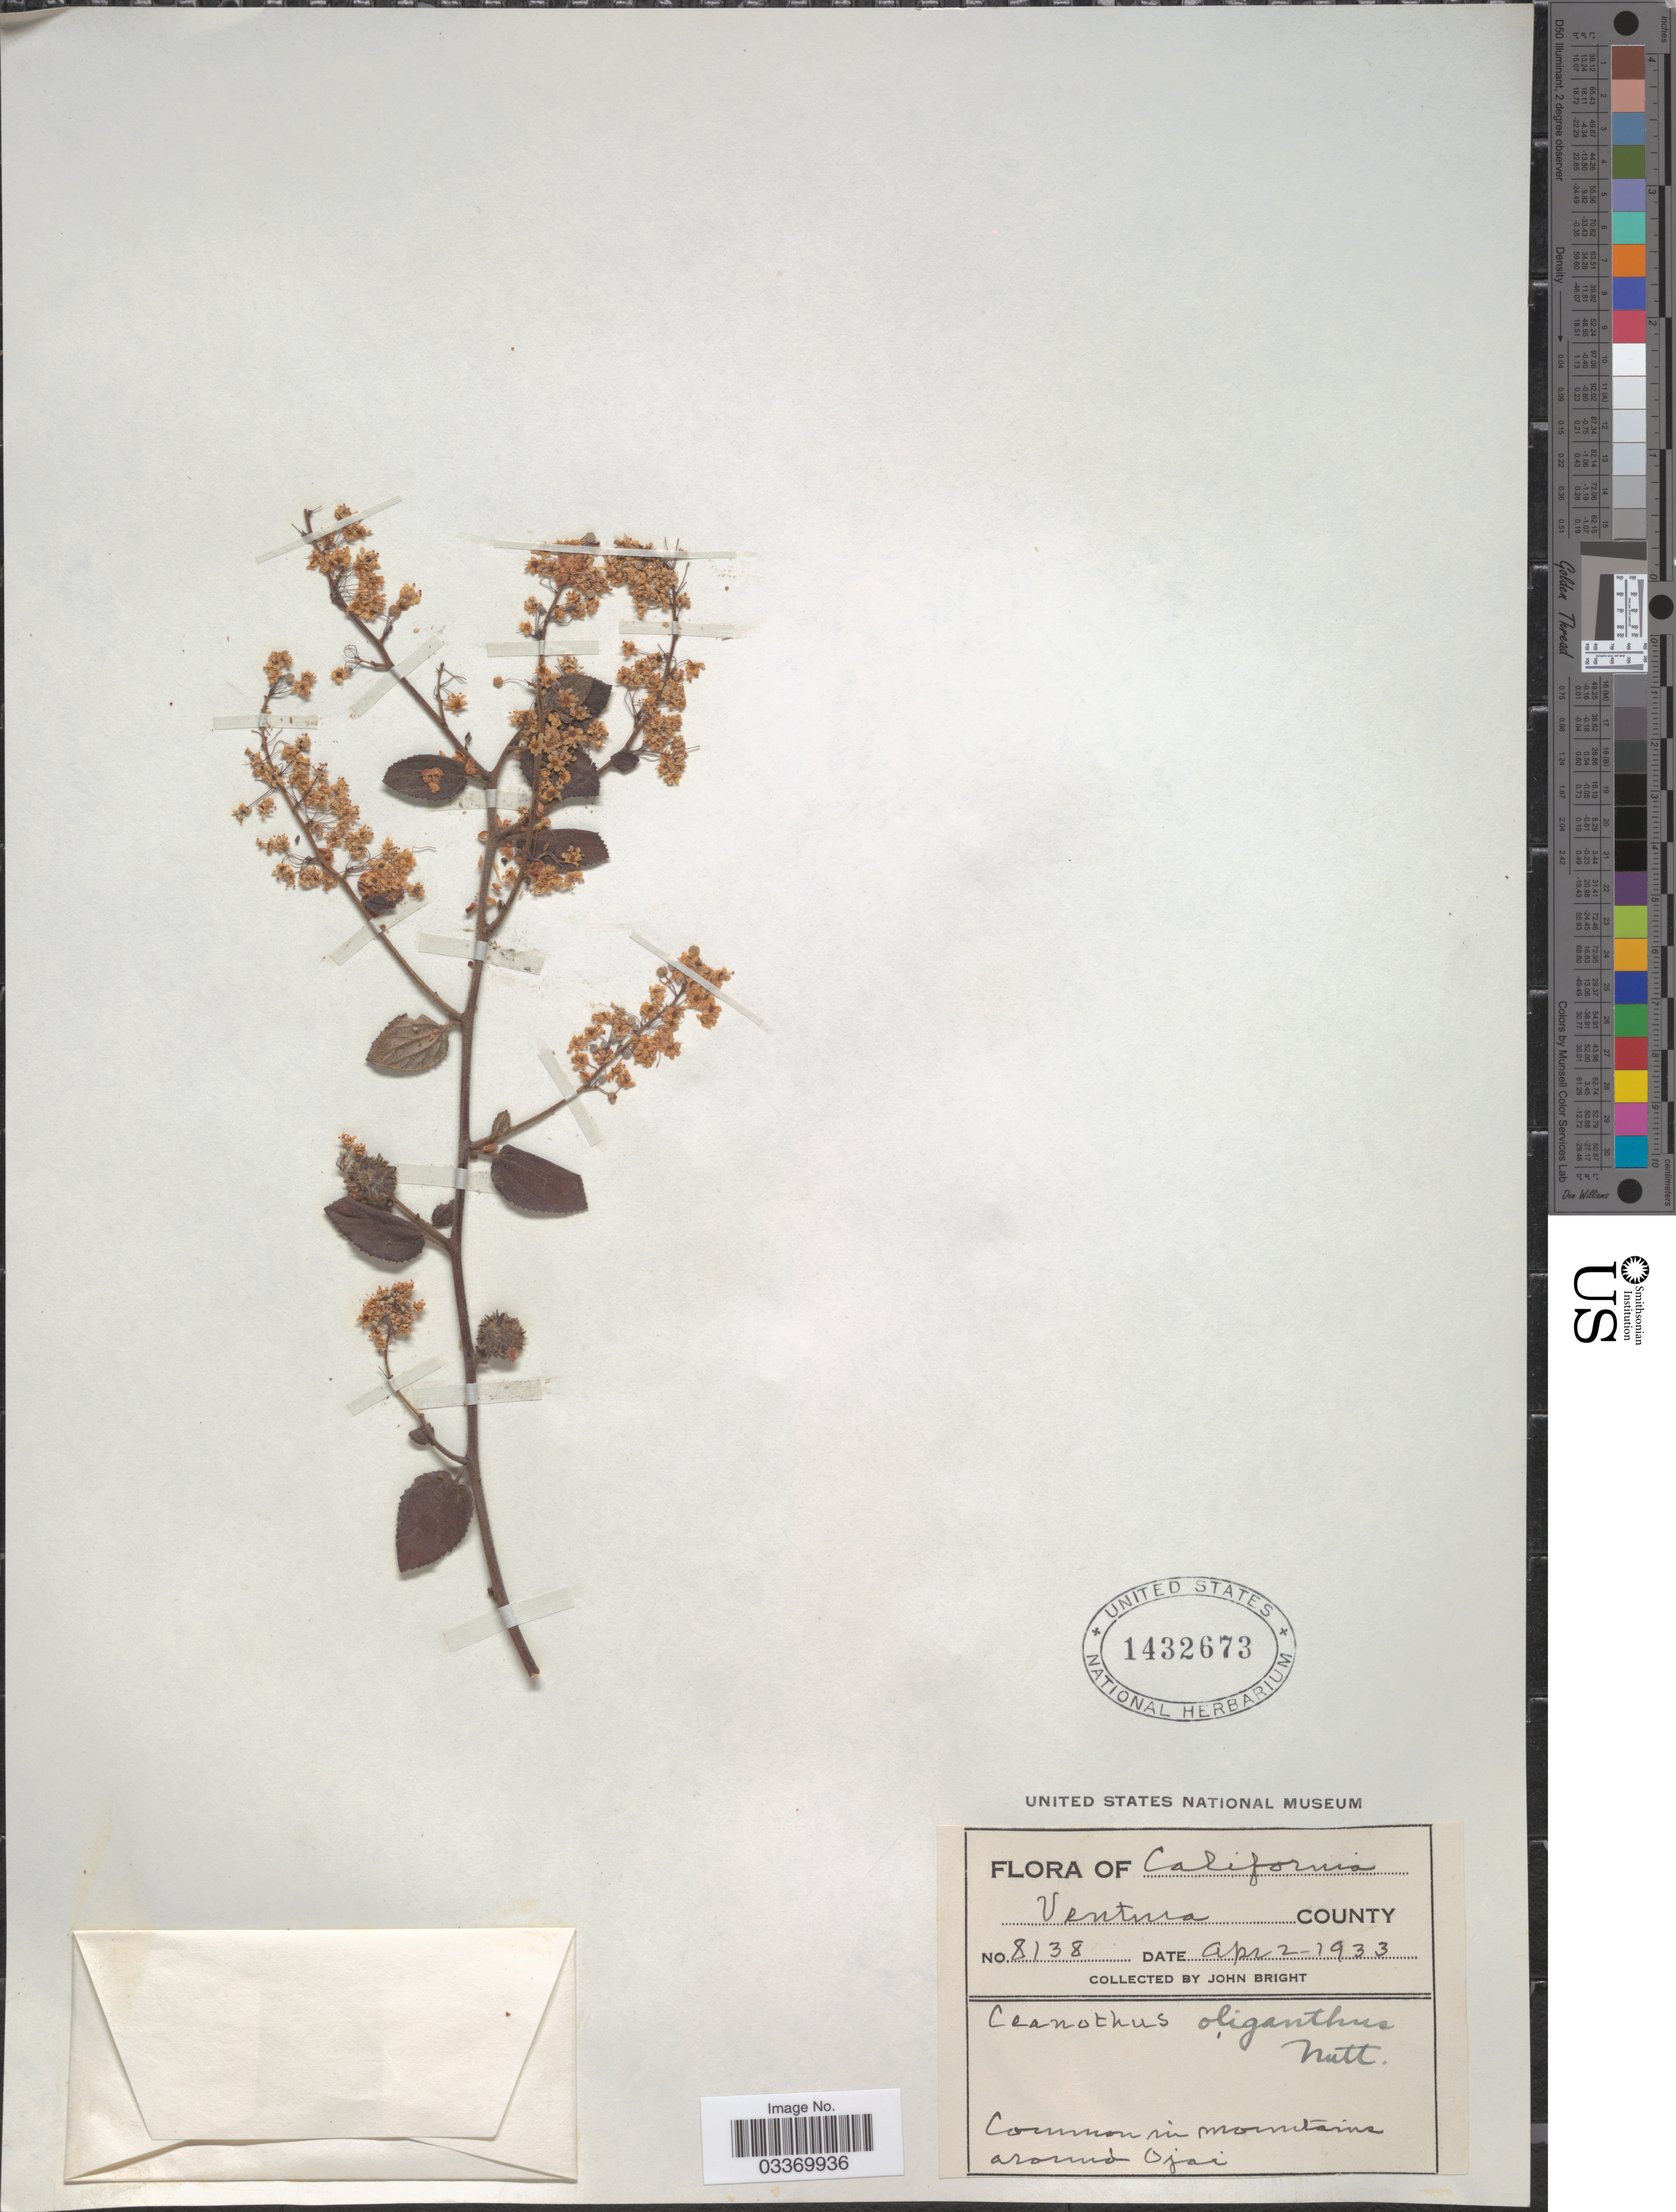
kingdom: Plantae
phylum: Tracheophyta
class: Magnoliopsida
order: Rosales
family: Rhamnaceae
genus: Ceanothus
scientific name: Ceanothus oliganthus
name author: Nutt.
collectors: J. Bright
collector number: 8138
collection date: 1933-04-02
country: United States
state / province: California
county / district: Ventura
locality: Ventura County. Common in mountains around Ojai.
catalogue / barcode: US 1432673